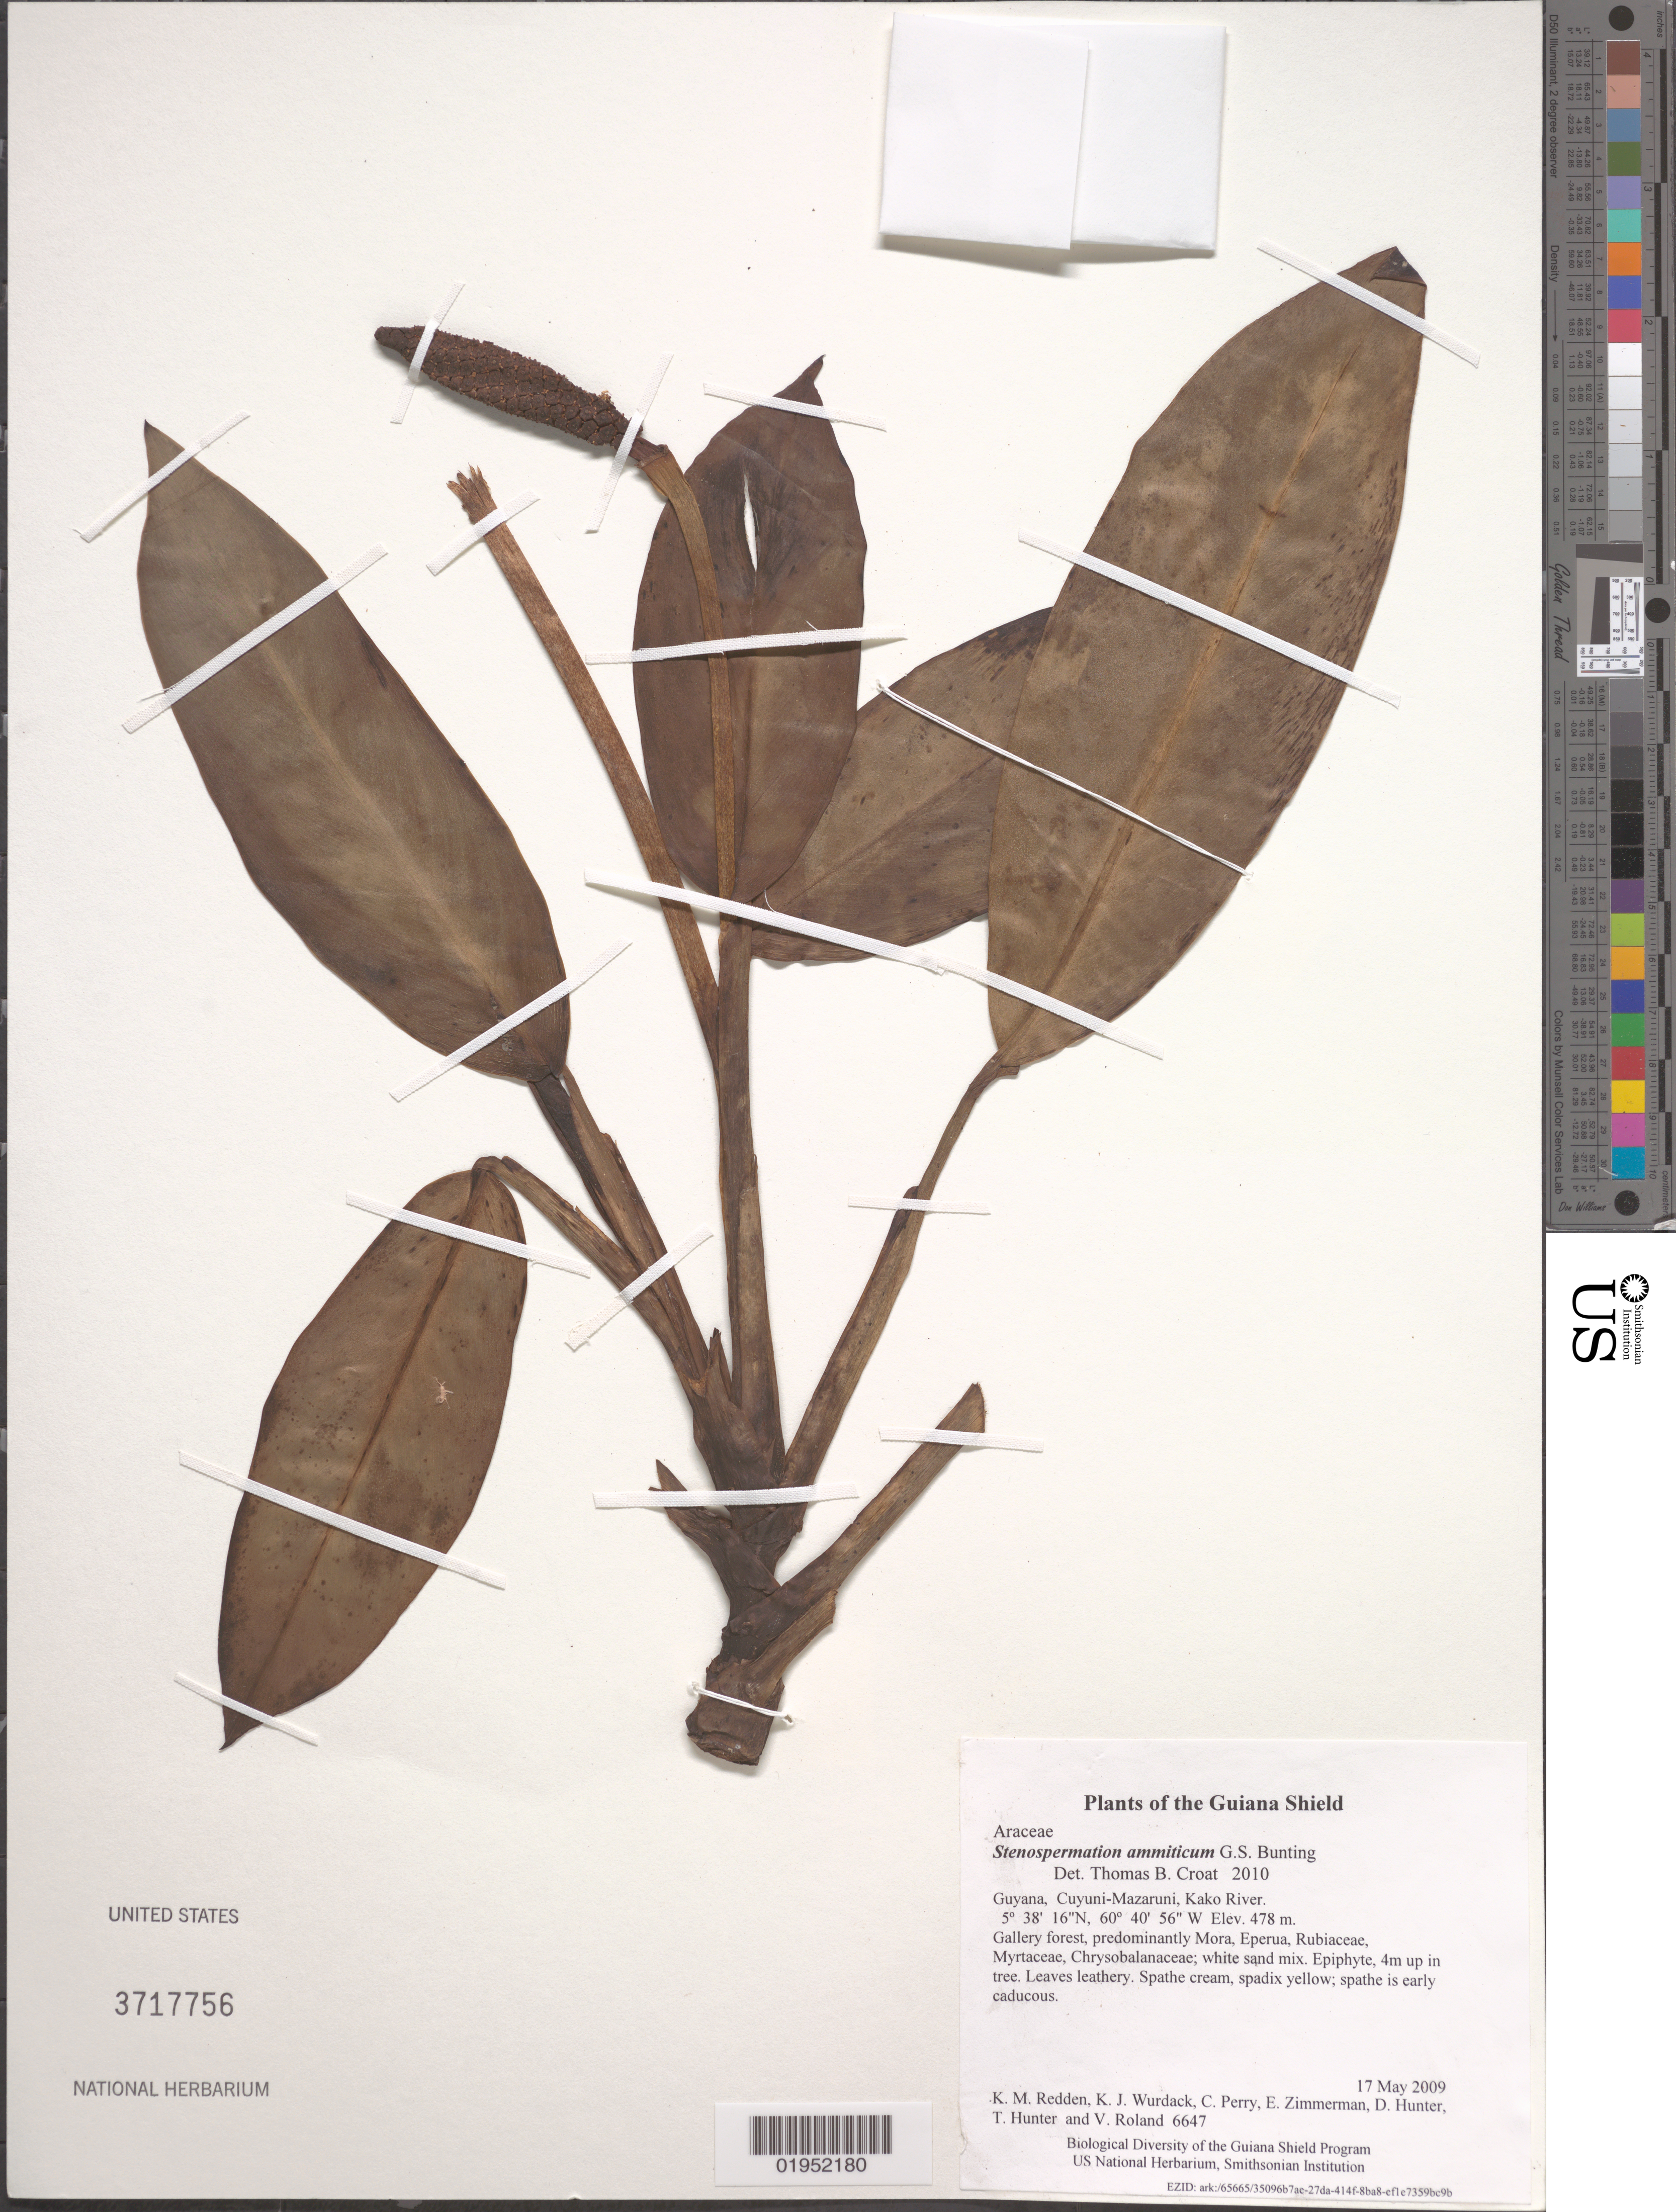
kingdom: Plantae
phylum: Tracheophyta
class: Liliopsida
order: Alismatales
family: Araceae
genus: Stenospermation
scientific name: Stenospermation ammiticum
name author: G.S. Bunting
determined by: Croat, Thomas B., Missouri Botanical Garden (MO)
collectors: K. M. Redden, K. Wurdack, C. Perry, E. Zimmerman, D. Hunter, T. Hunter & V. Roland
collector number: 6647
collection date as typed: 17 May 2009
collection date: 2009-05-17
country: Guyana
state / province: Cuyuni-Mazaruni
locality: Kako River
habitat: Gallery forest, predominantly Mora, Eperua, Rubiaceae, Myrtaceae, Chrysobalanaceae; white sand mix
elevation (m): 478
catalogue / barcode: US 3717756